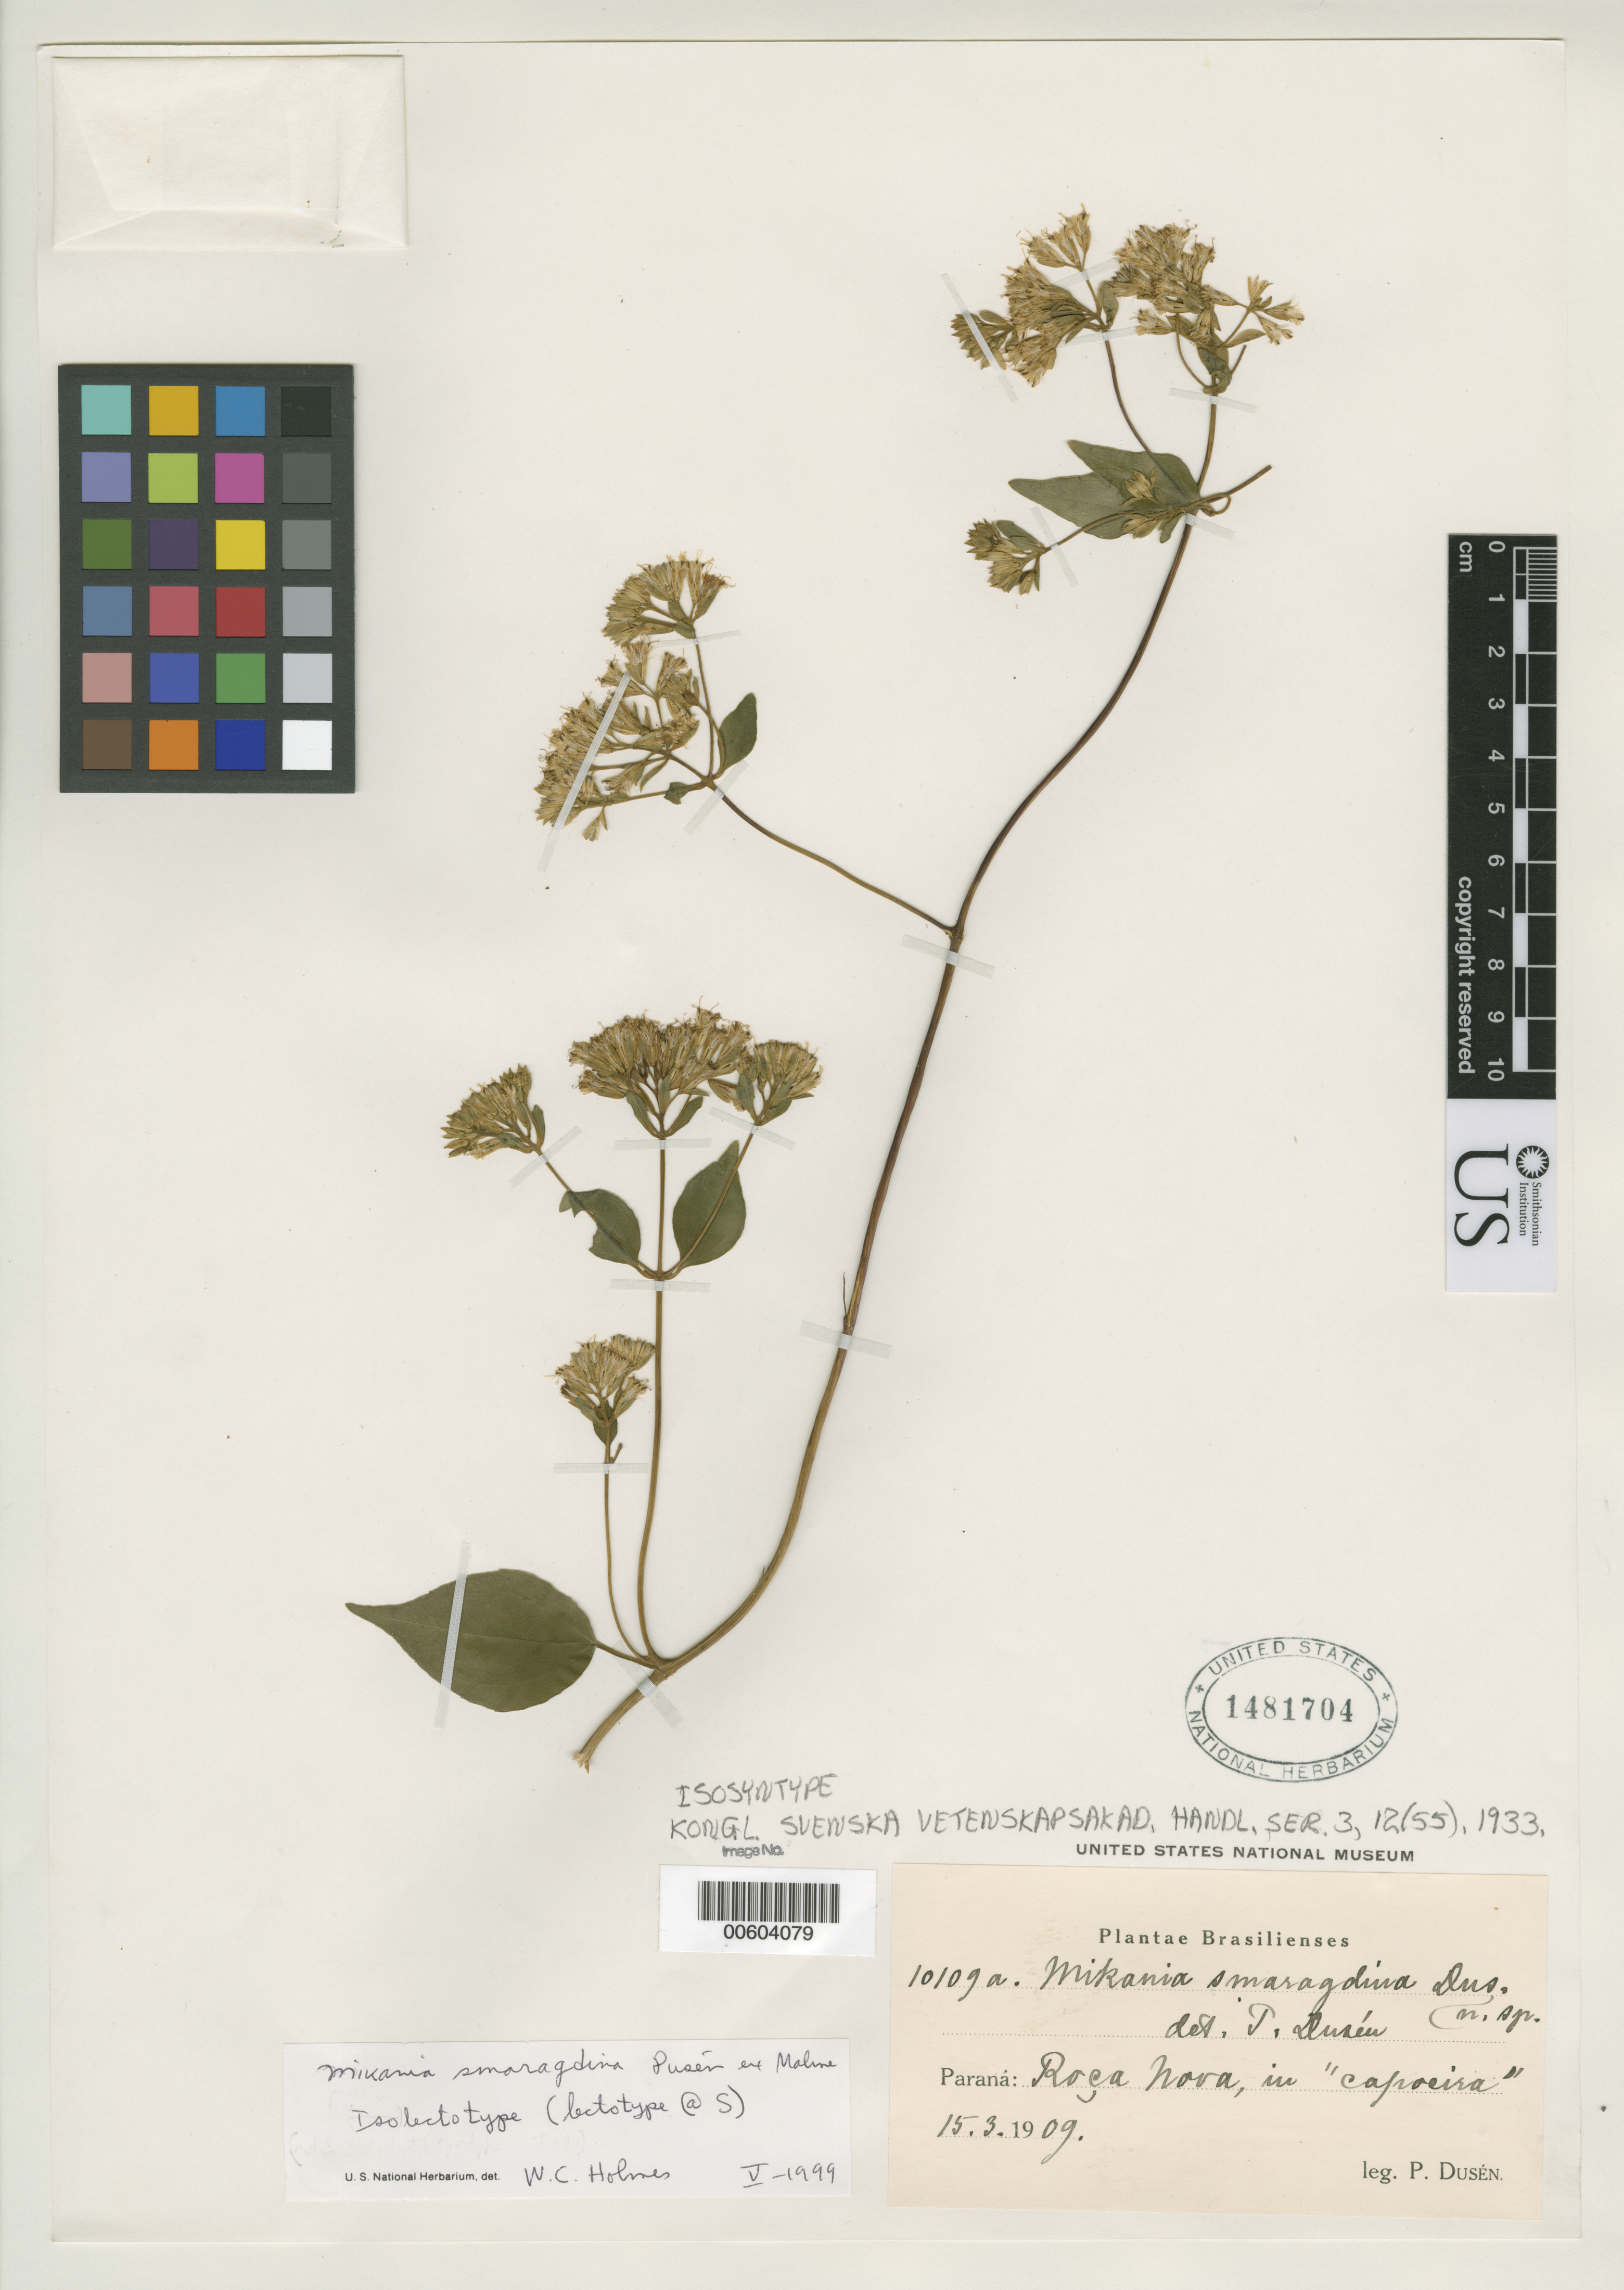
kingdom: Plantae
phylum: Tracheophyta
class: Magnoliopsida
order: Asterales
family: Asteraceae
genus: Mikania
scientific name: Mikania smaragdina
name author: Dusén ex Malme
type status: Isosyntype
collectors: P. Dusén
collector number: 10109 a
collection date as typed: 15 Mar 1909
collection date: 1909-03-15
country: Brazil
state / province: Paraná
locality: Roca Nova in Caoroeira.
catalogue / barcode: US 1481704